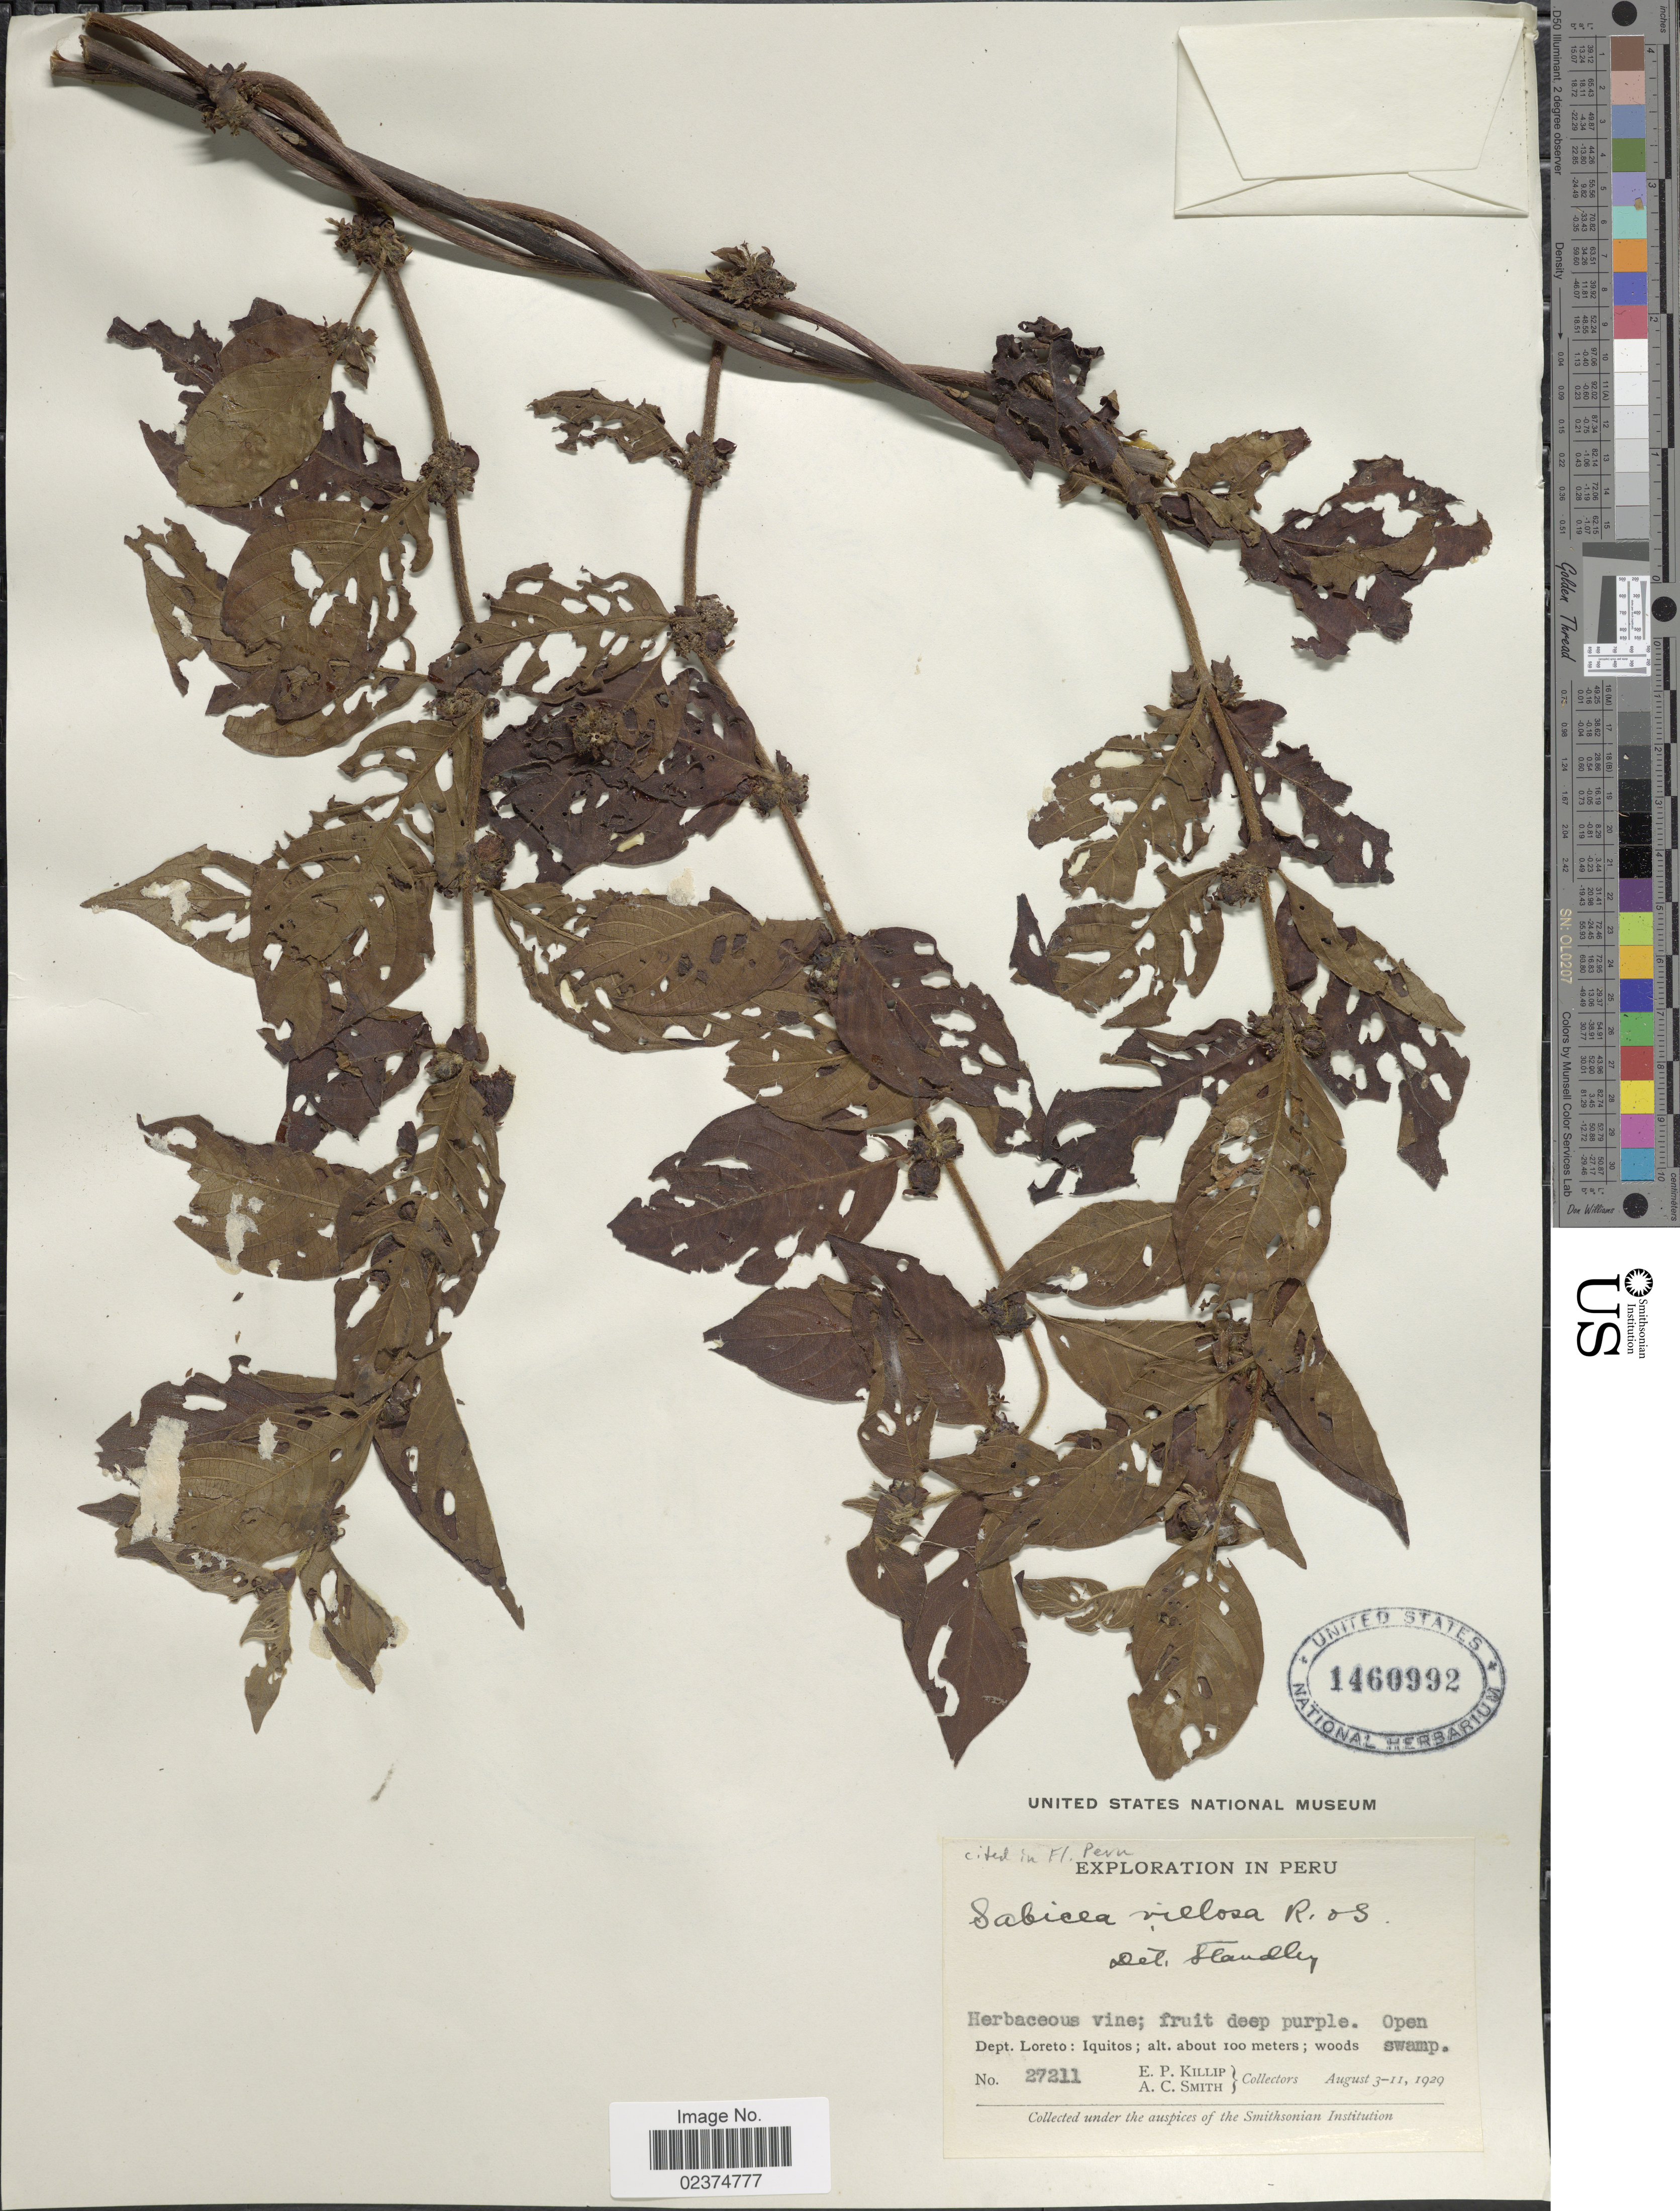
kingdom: Plantae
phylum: Tracheophyta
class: Magnoliopsida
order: Gentianales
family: Rubiaceae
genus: Sabicea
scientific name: Sabicea villosa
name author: Willd. ex Roem. & Schult.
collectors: E. P. Killip & A. C. Smith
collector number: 27211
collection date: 1929-08-03/1929-08-11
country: Peru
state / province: Loreto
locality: Dept. Loreto: Iquitos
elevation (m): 100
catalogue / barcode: US 1460992